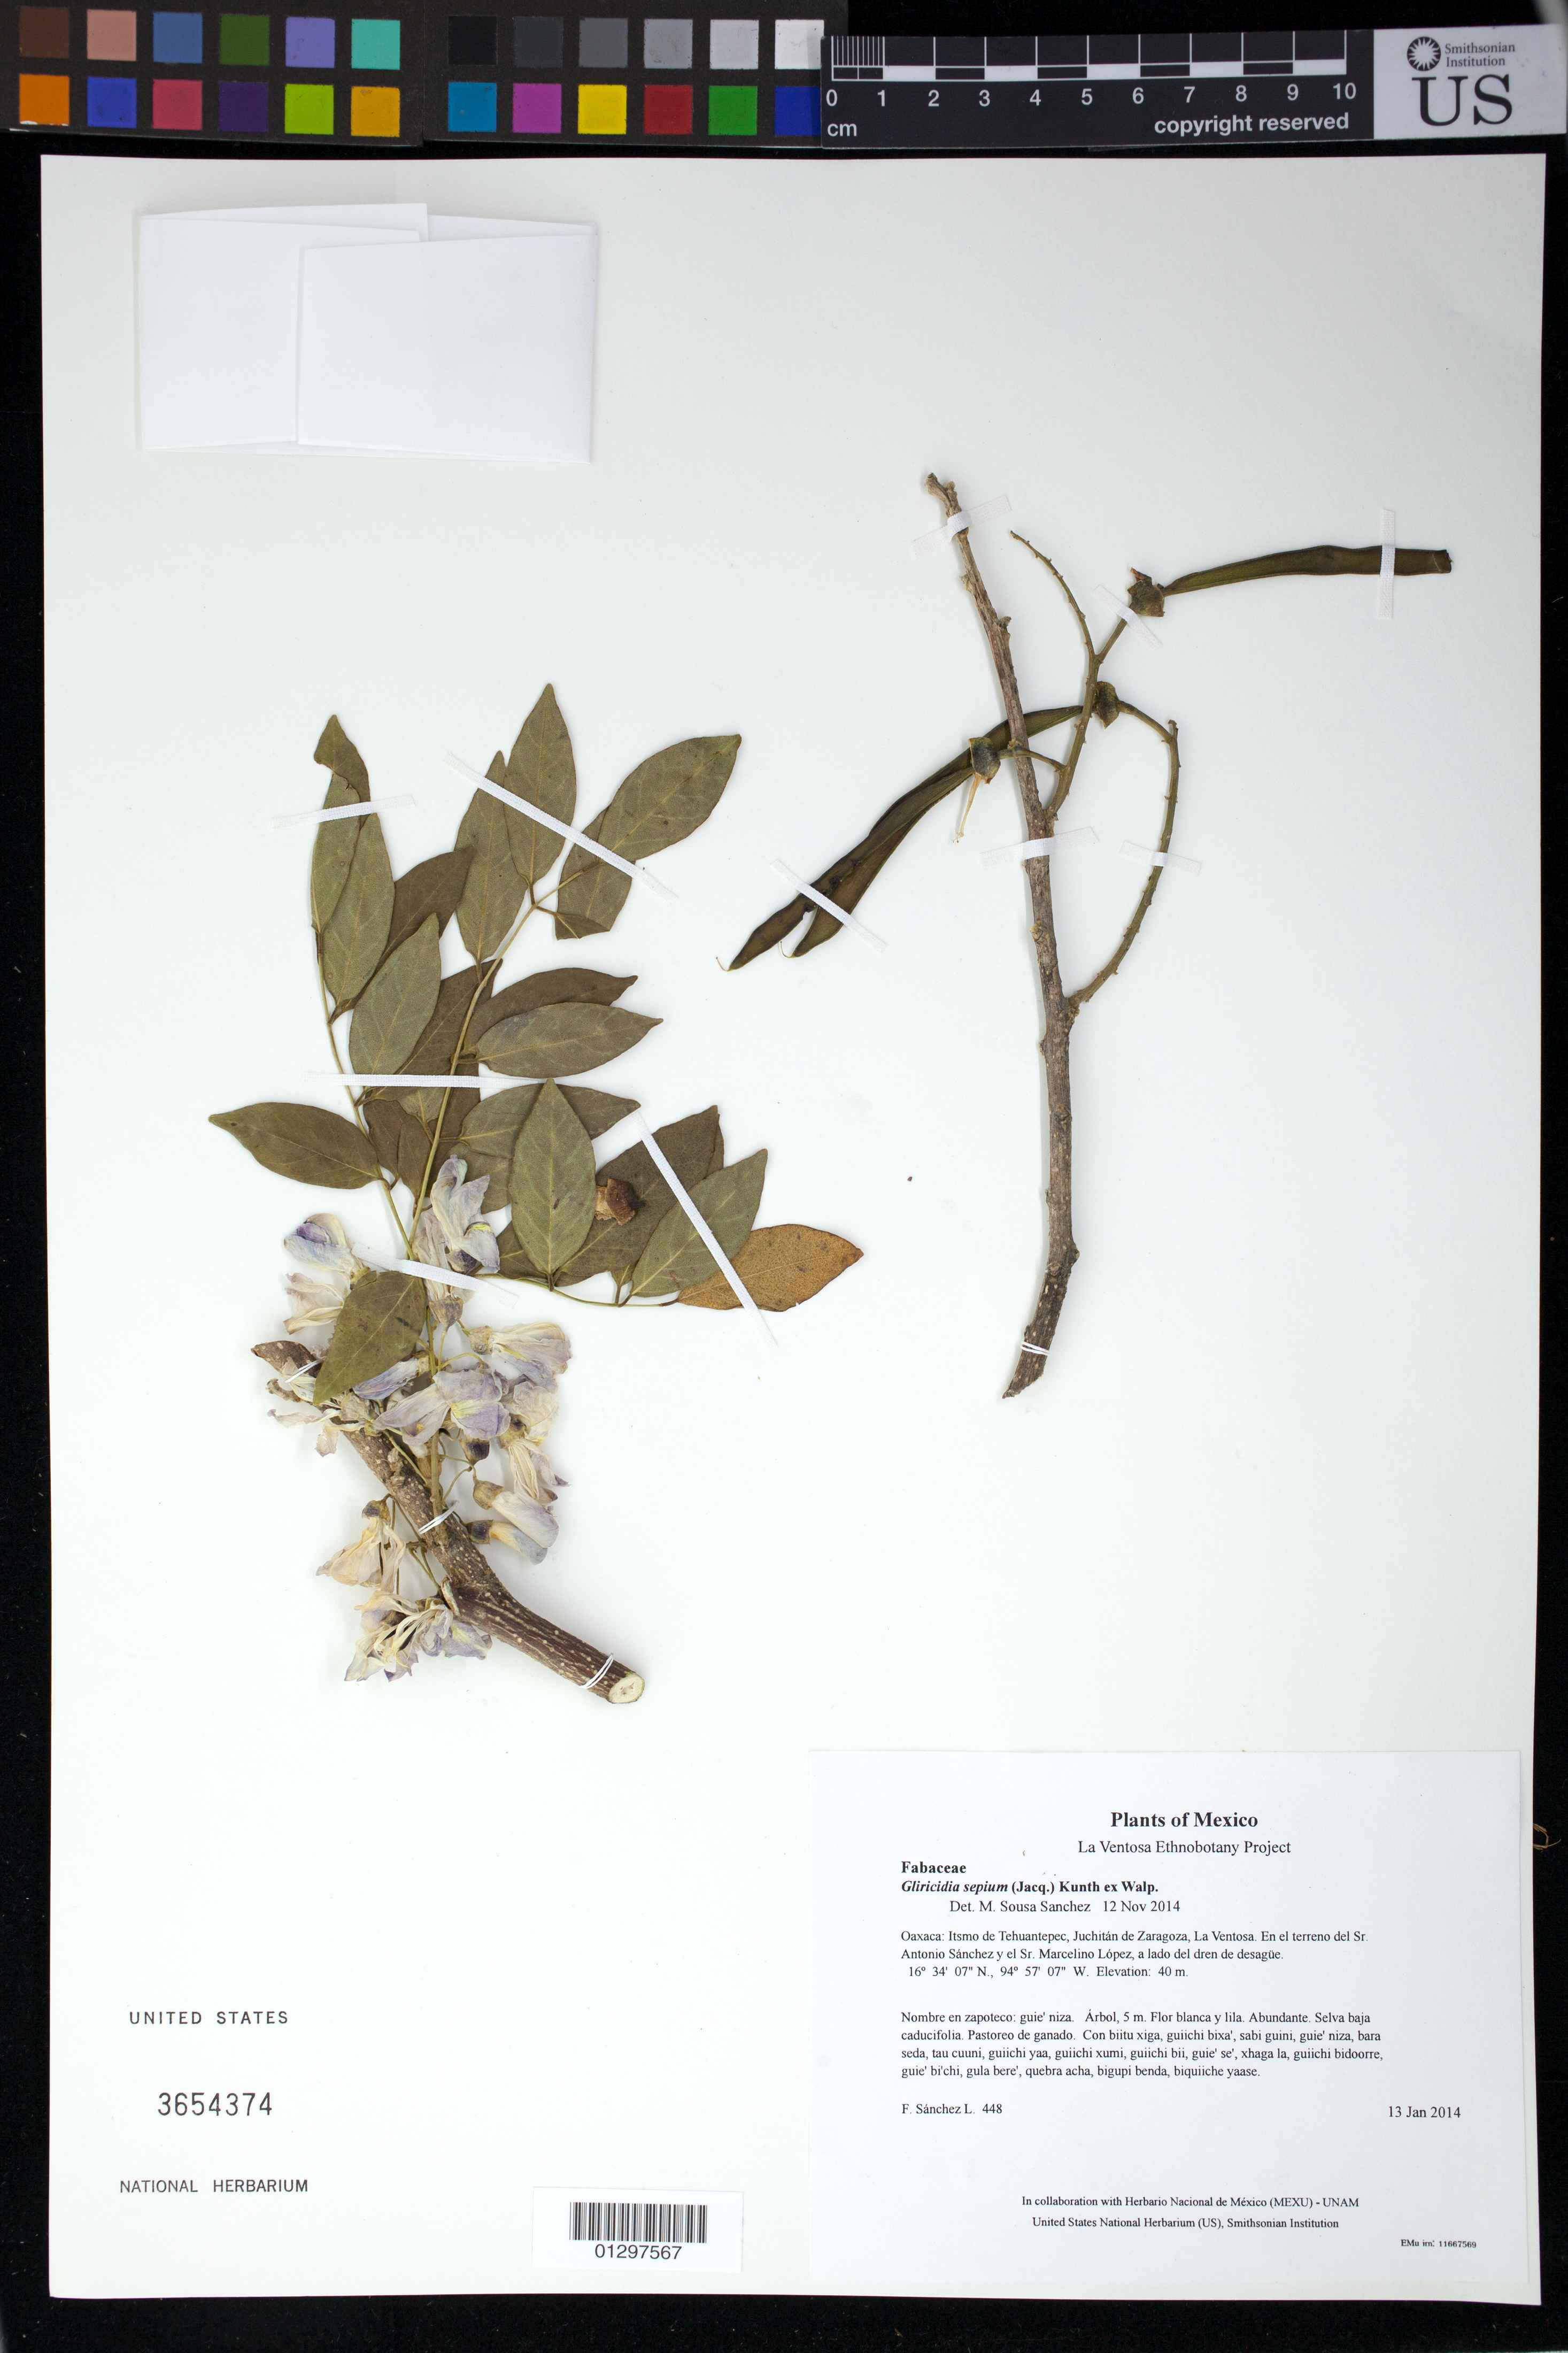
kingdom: Plantae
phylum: Tracheophyta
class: Magnoliopsida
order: Fabales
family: Fabaceae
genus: Gliricidia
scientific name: Gliricidia sepium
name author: (Jacq.) Kunth ex Walp.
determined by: Sousa S., Mario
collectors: F. Sánchez L.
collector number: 448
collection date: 2014-01-13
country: Mexico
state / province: Oaxaca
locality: Itsmo de Tehuantepec, Juchitán de Zaragoza, La Ventosa. En el terreno del Sr. Antonio Sánchez y el Sr. Marcelino López, a lado del dren de desagüe.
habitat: Selva baja caducifolia. Pastoreo de ganado.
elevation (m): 40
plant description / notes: JEBOT, MEXU, SERO, US; Yaga. 5 m. Guie' naquichi' ne lila. Stale.; madrecacao, cacahuananche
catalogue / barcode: US 3654374